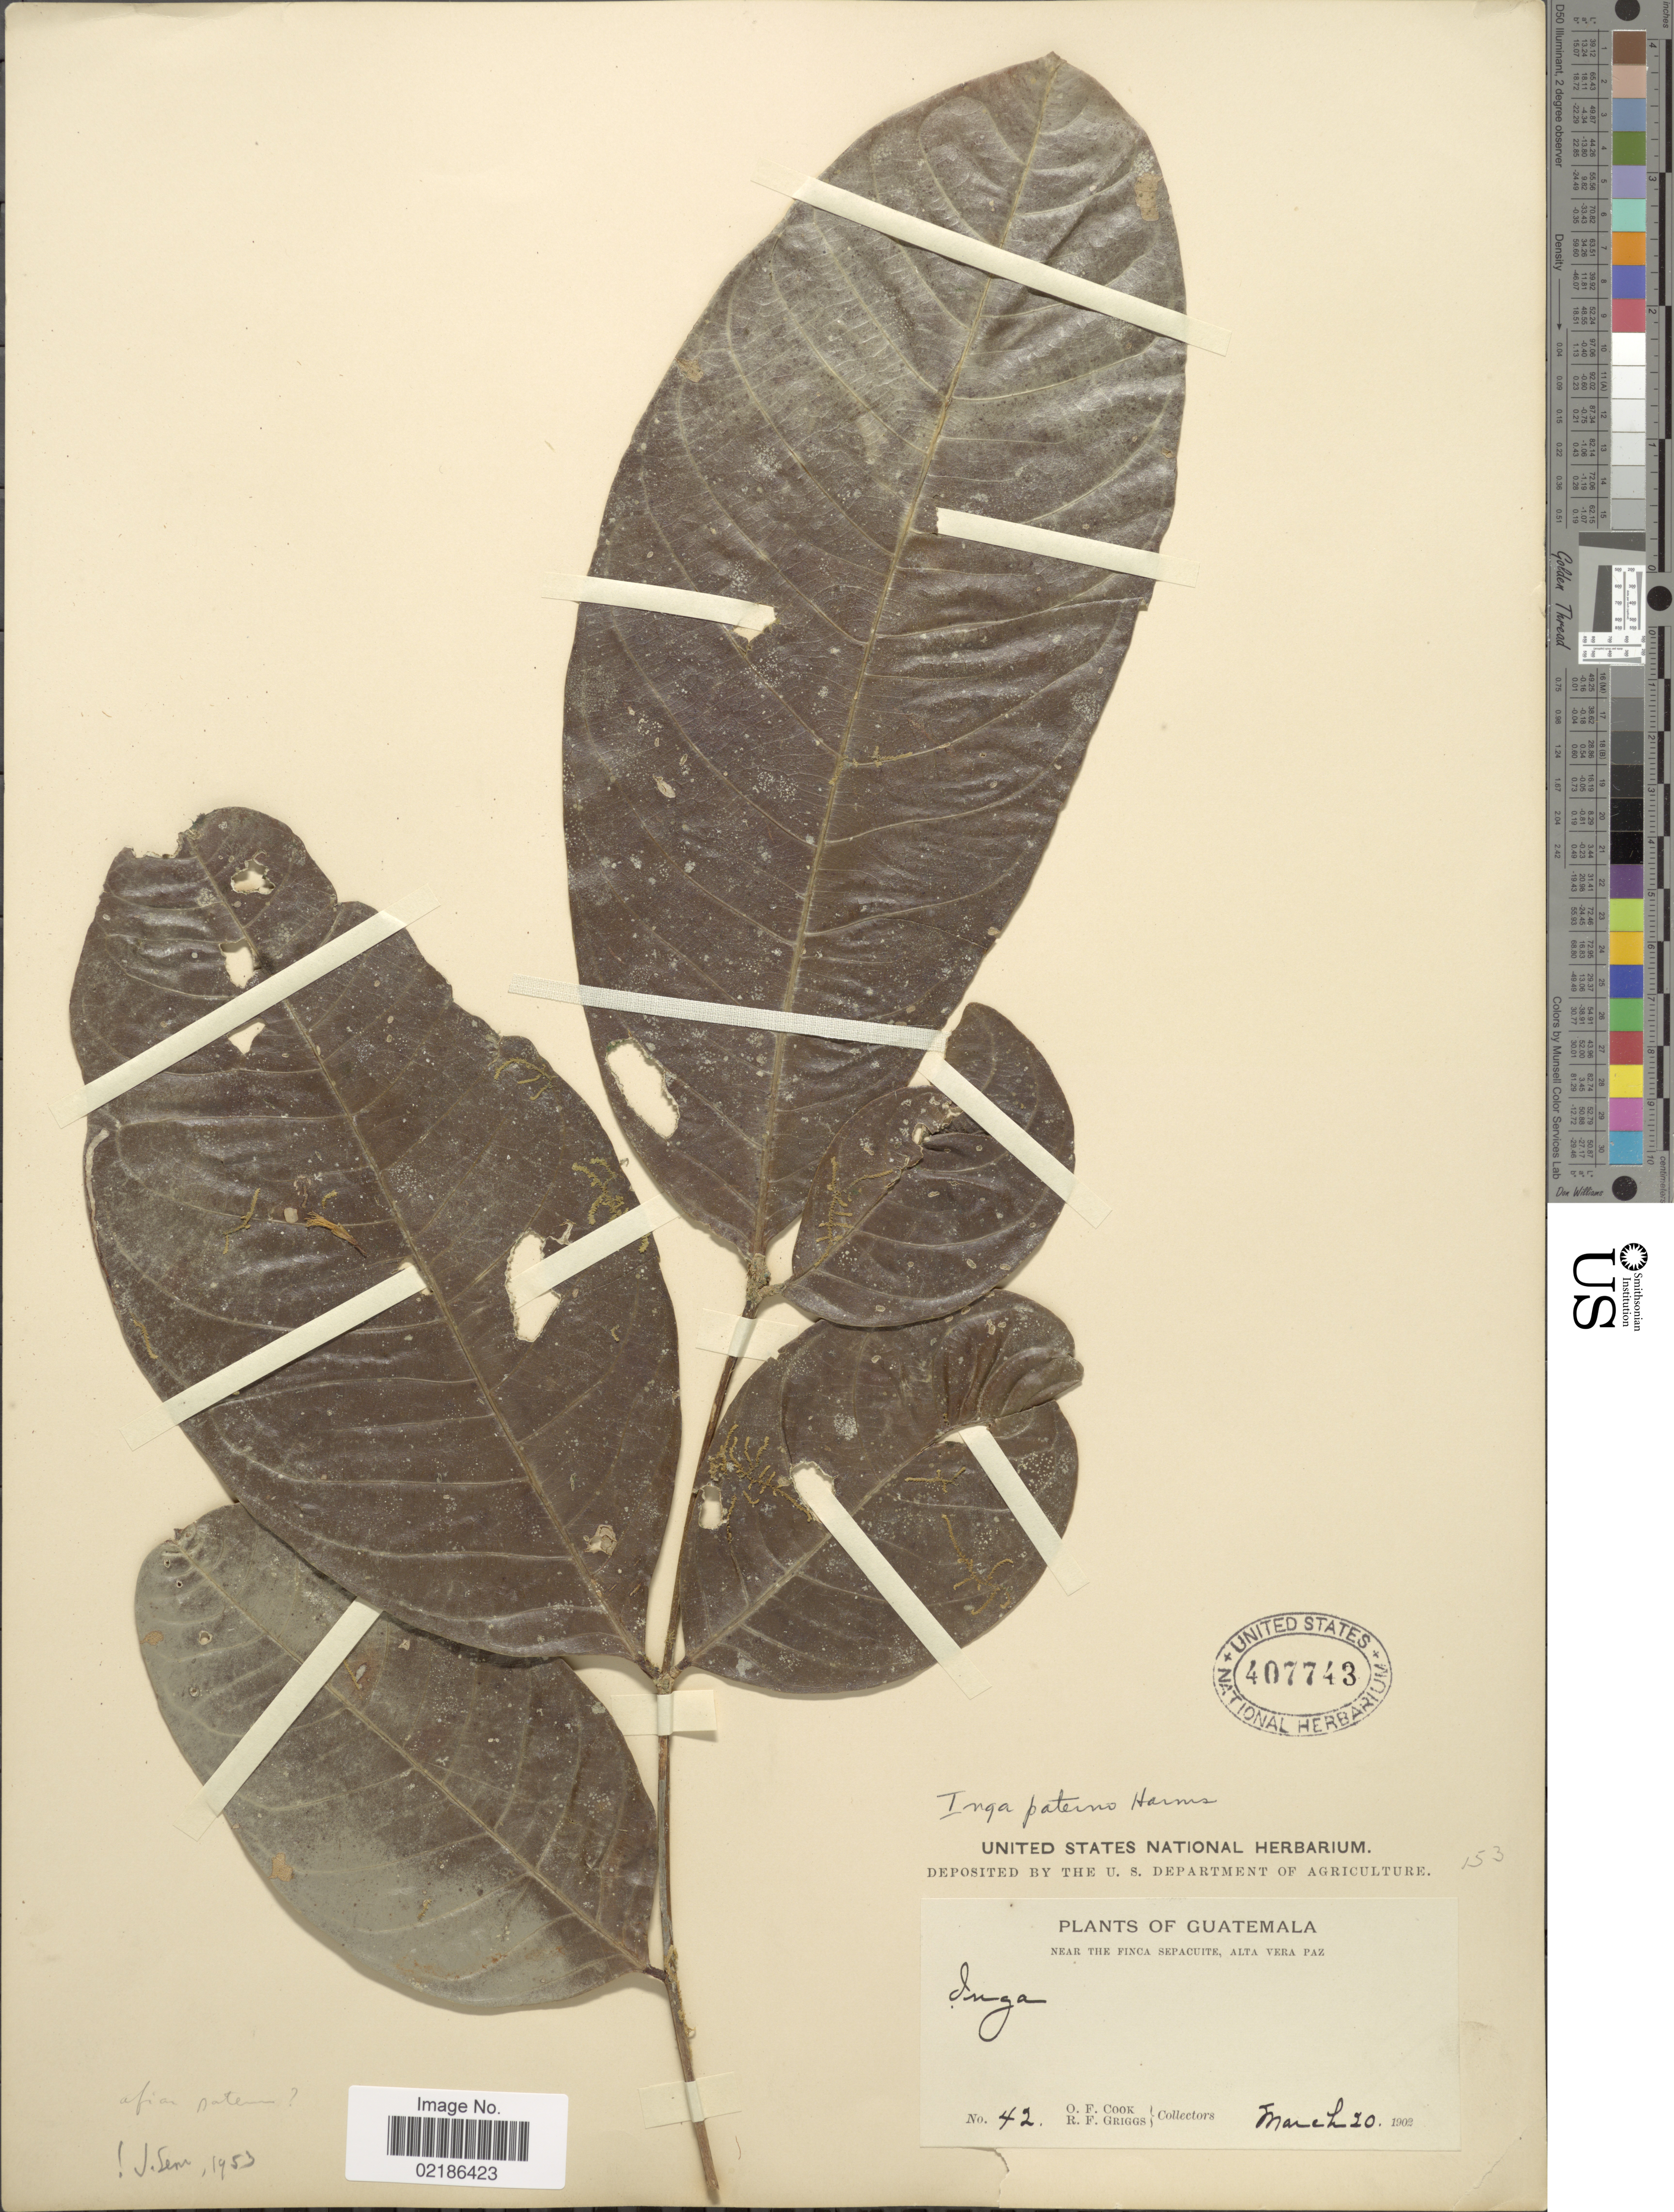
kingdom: Plantae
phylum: Tracheophyta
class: Magnoliopsida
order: Fabales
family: Fabaceae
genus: Inga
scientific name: Inga paterno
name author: Harms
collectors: O. F. Cook & R. F. Griggs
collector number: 42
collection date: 1902-03-20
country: Guatemala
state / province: Alta Verapaz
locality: Near the Finca Sepacuite, Alta Vera Paz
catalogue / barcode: US 407743